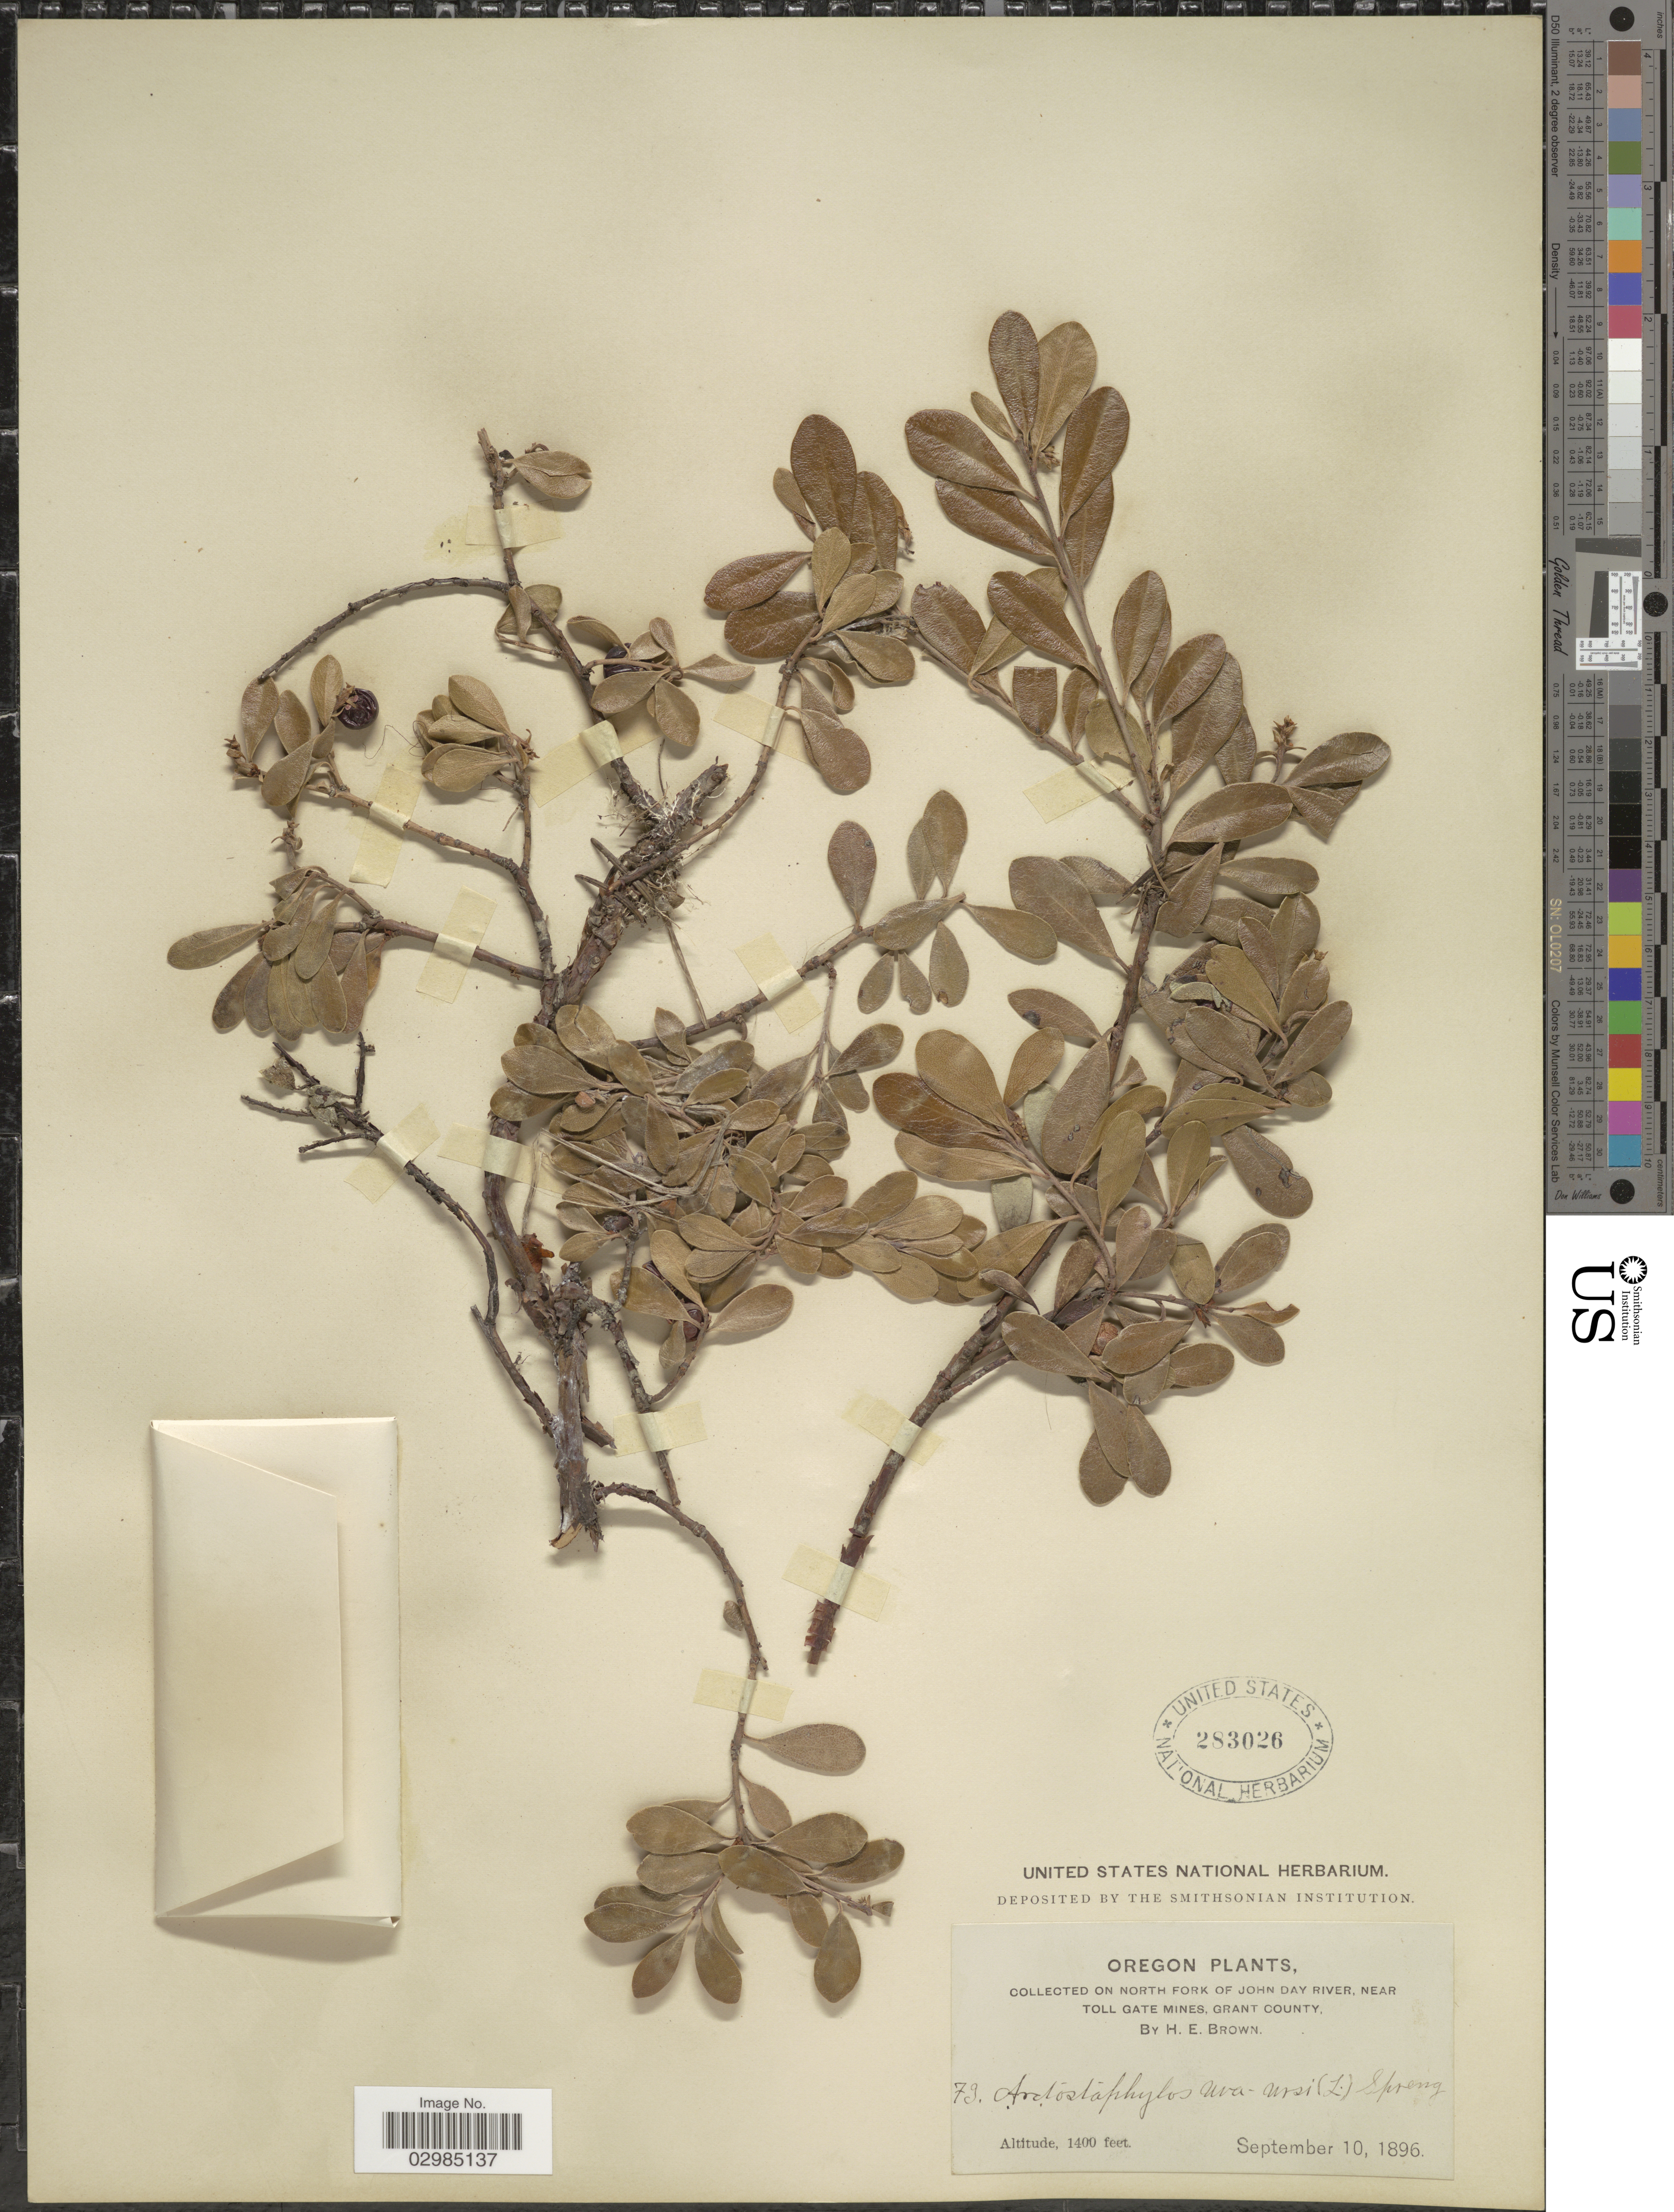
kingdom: Plantae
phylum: Tracheophyta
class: Magnoliopsida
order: Ericales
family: Ericaceae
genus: Arctostaphylos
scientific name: Arctostaphylos uva-ursi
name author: (L.) Spreng.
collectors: H. E. Brown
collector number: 73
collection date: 1896-09-10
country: United States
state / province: Oregon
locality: On the North Fork of John Day River, near Toll Gate Mines, Grant County.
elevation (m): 427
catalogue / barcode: US 283026